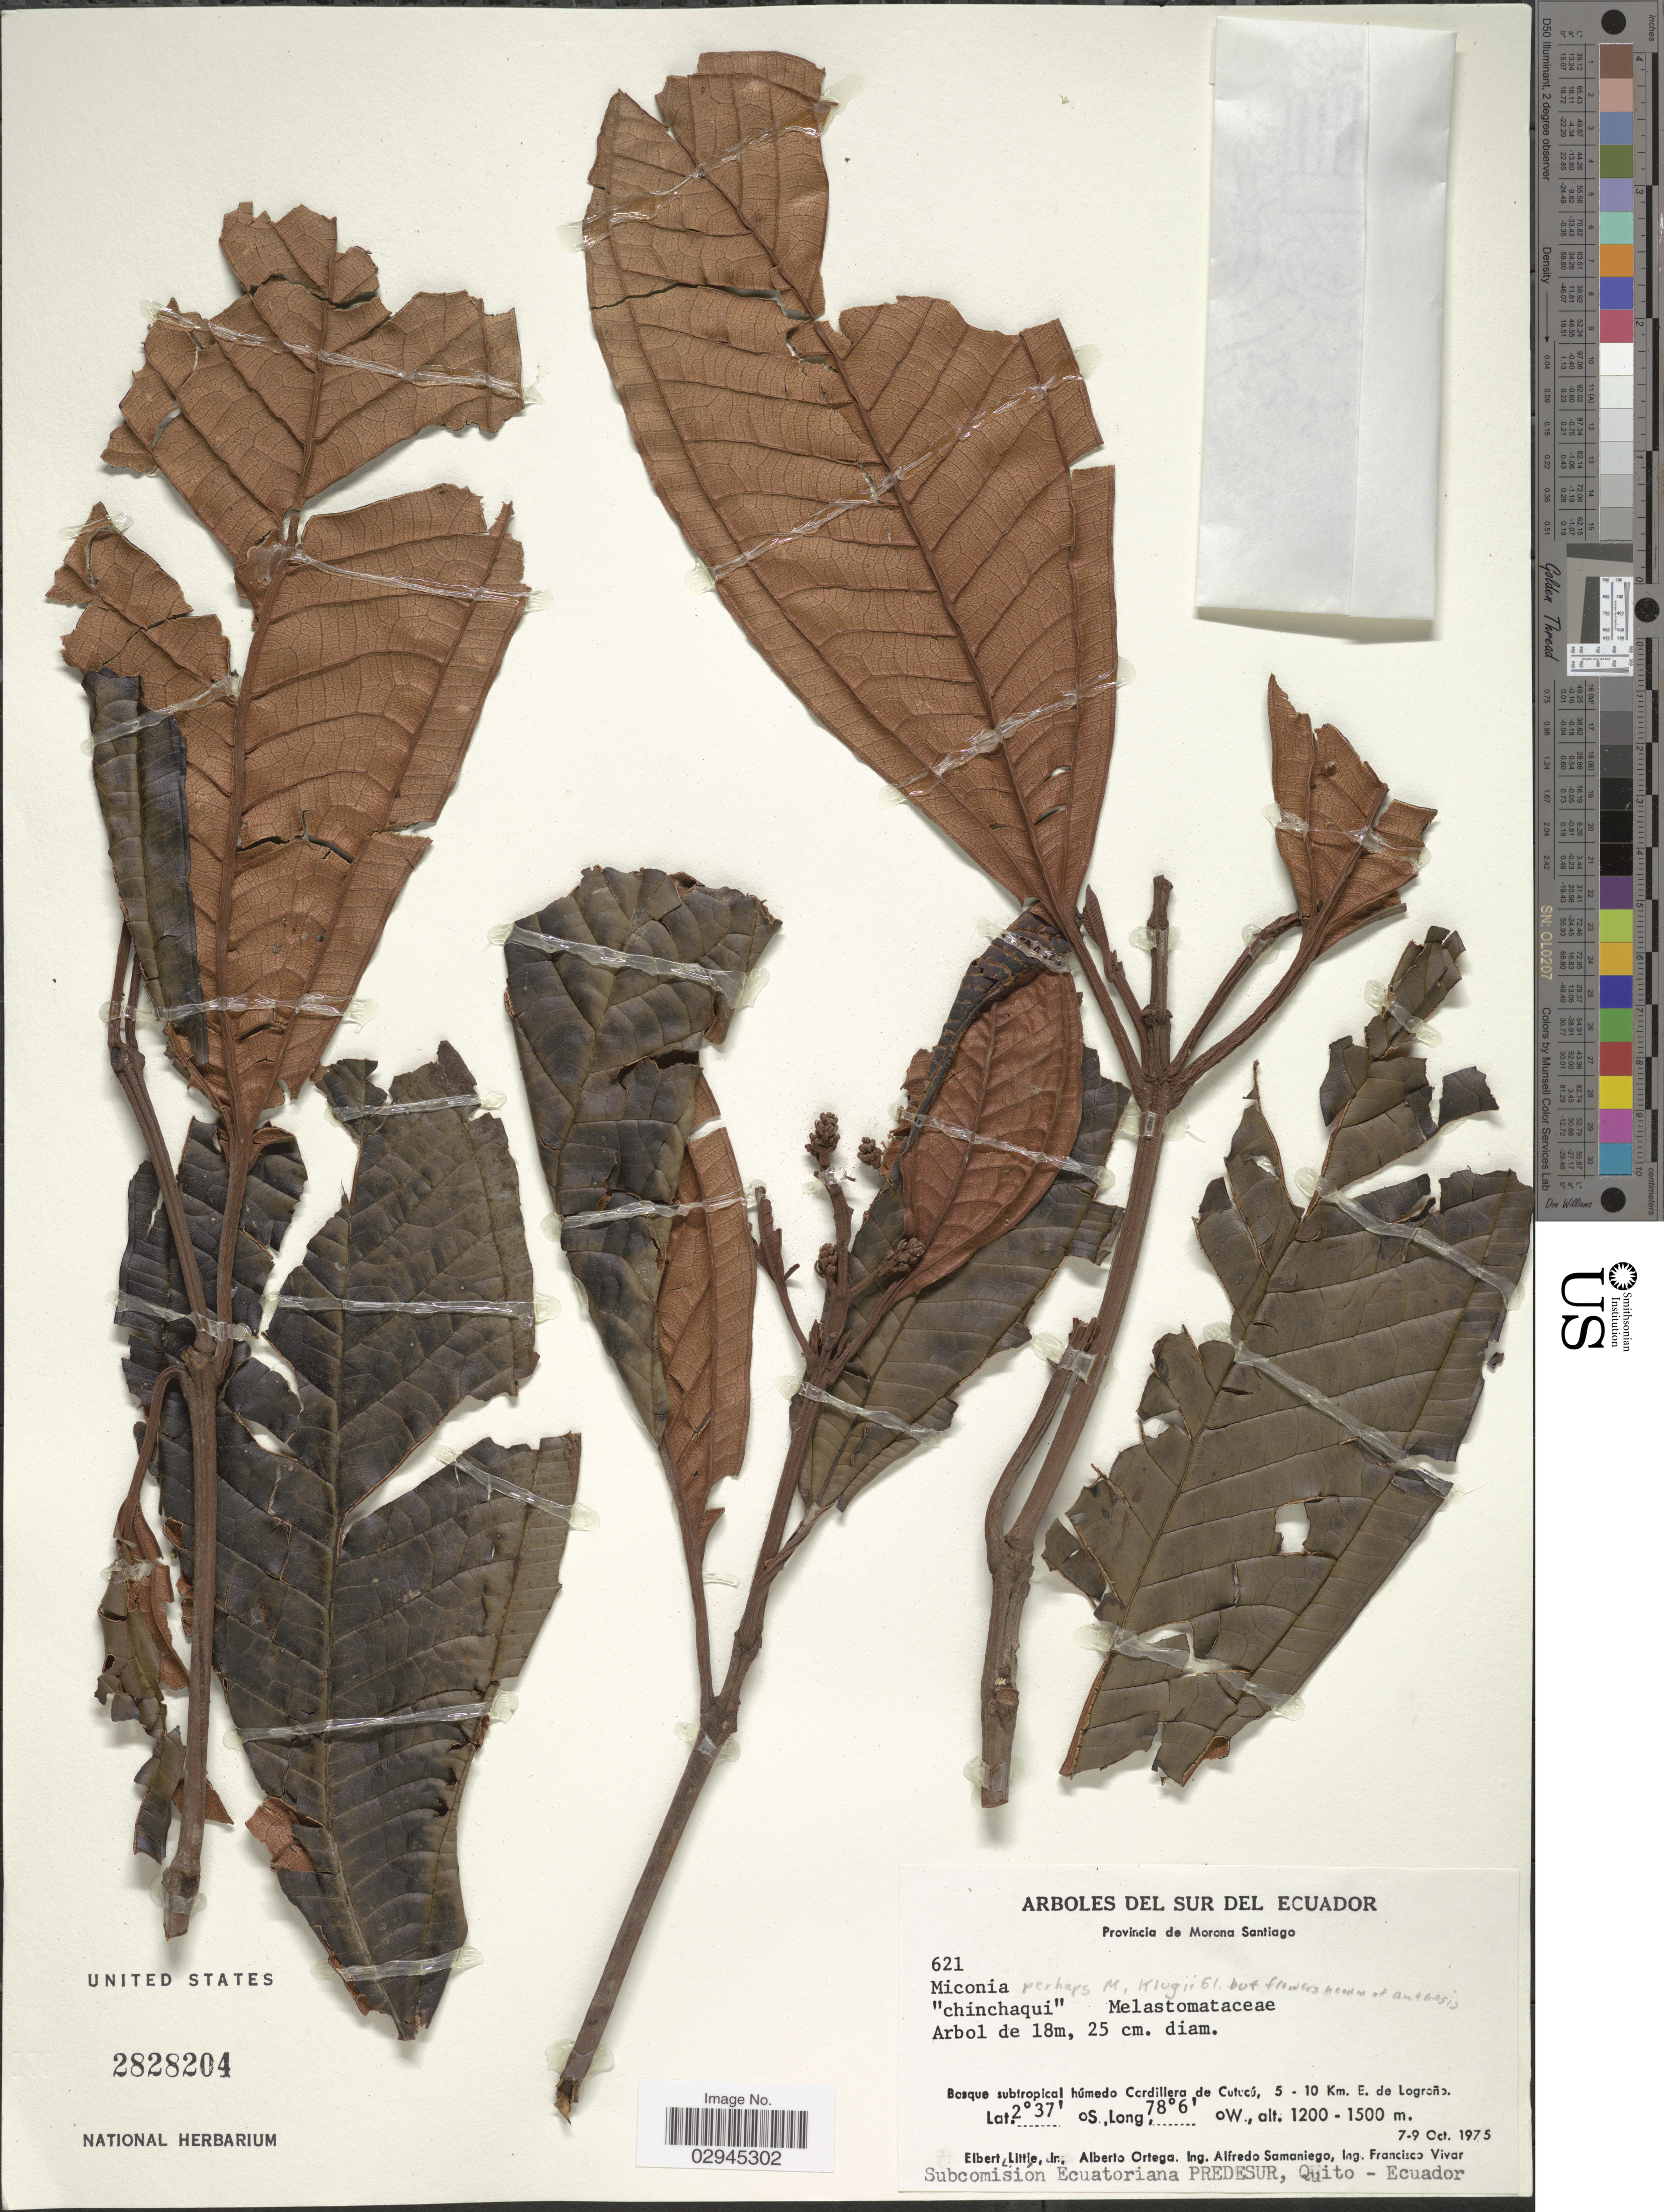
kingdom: Plantae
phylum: Tracheophyta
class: Magnoliopsida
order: Myrtales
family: Melastomataceae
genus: Miconia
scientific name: Miconia sp.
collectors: E. L. Little, A. Ortega, A. V. Samaniego & F. Vivar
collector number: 621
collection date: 1975-10-07/1975-10-09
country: Ecuador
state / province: Morona-Santiago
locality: Bosque subtropical húmedo Cordillera de Cutucú, 5-10 Km. E. de Logroño.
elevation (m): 1200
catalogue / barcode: US 2828204